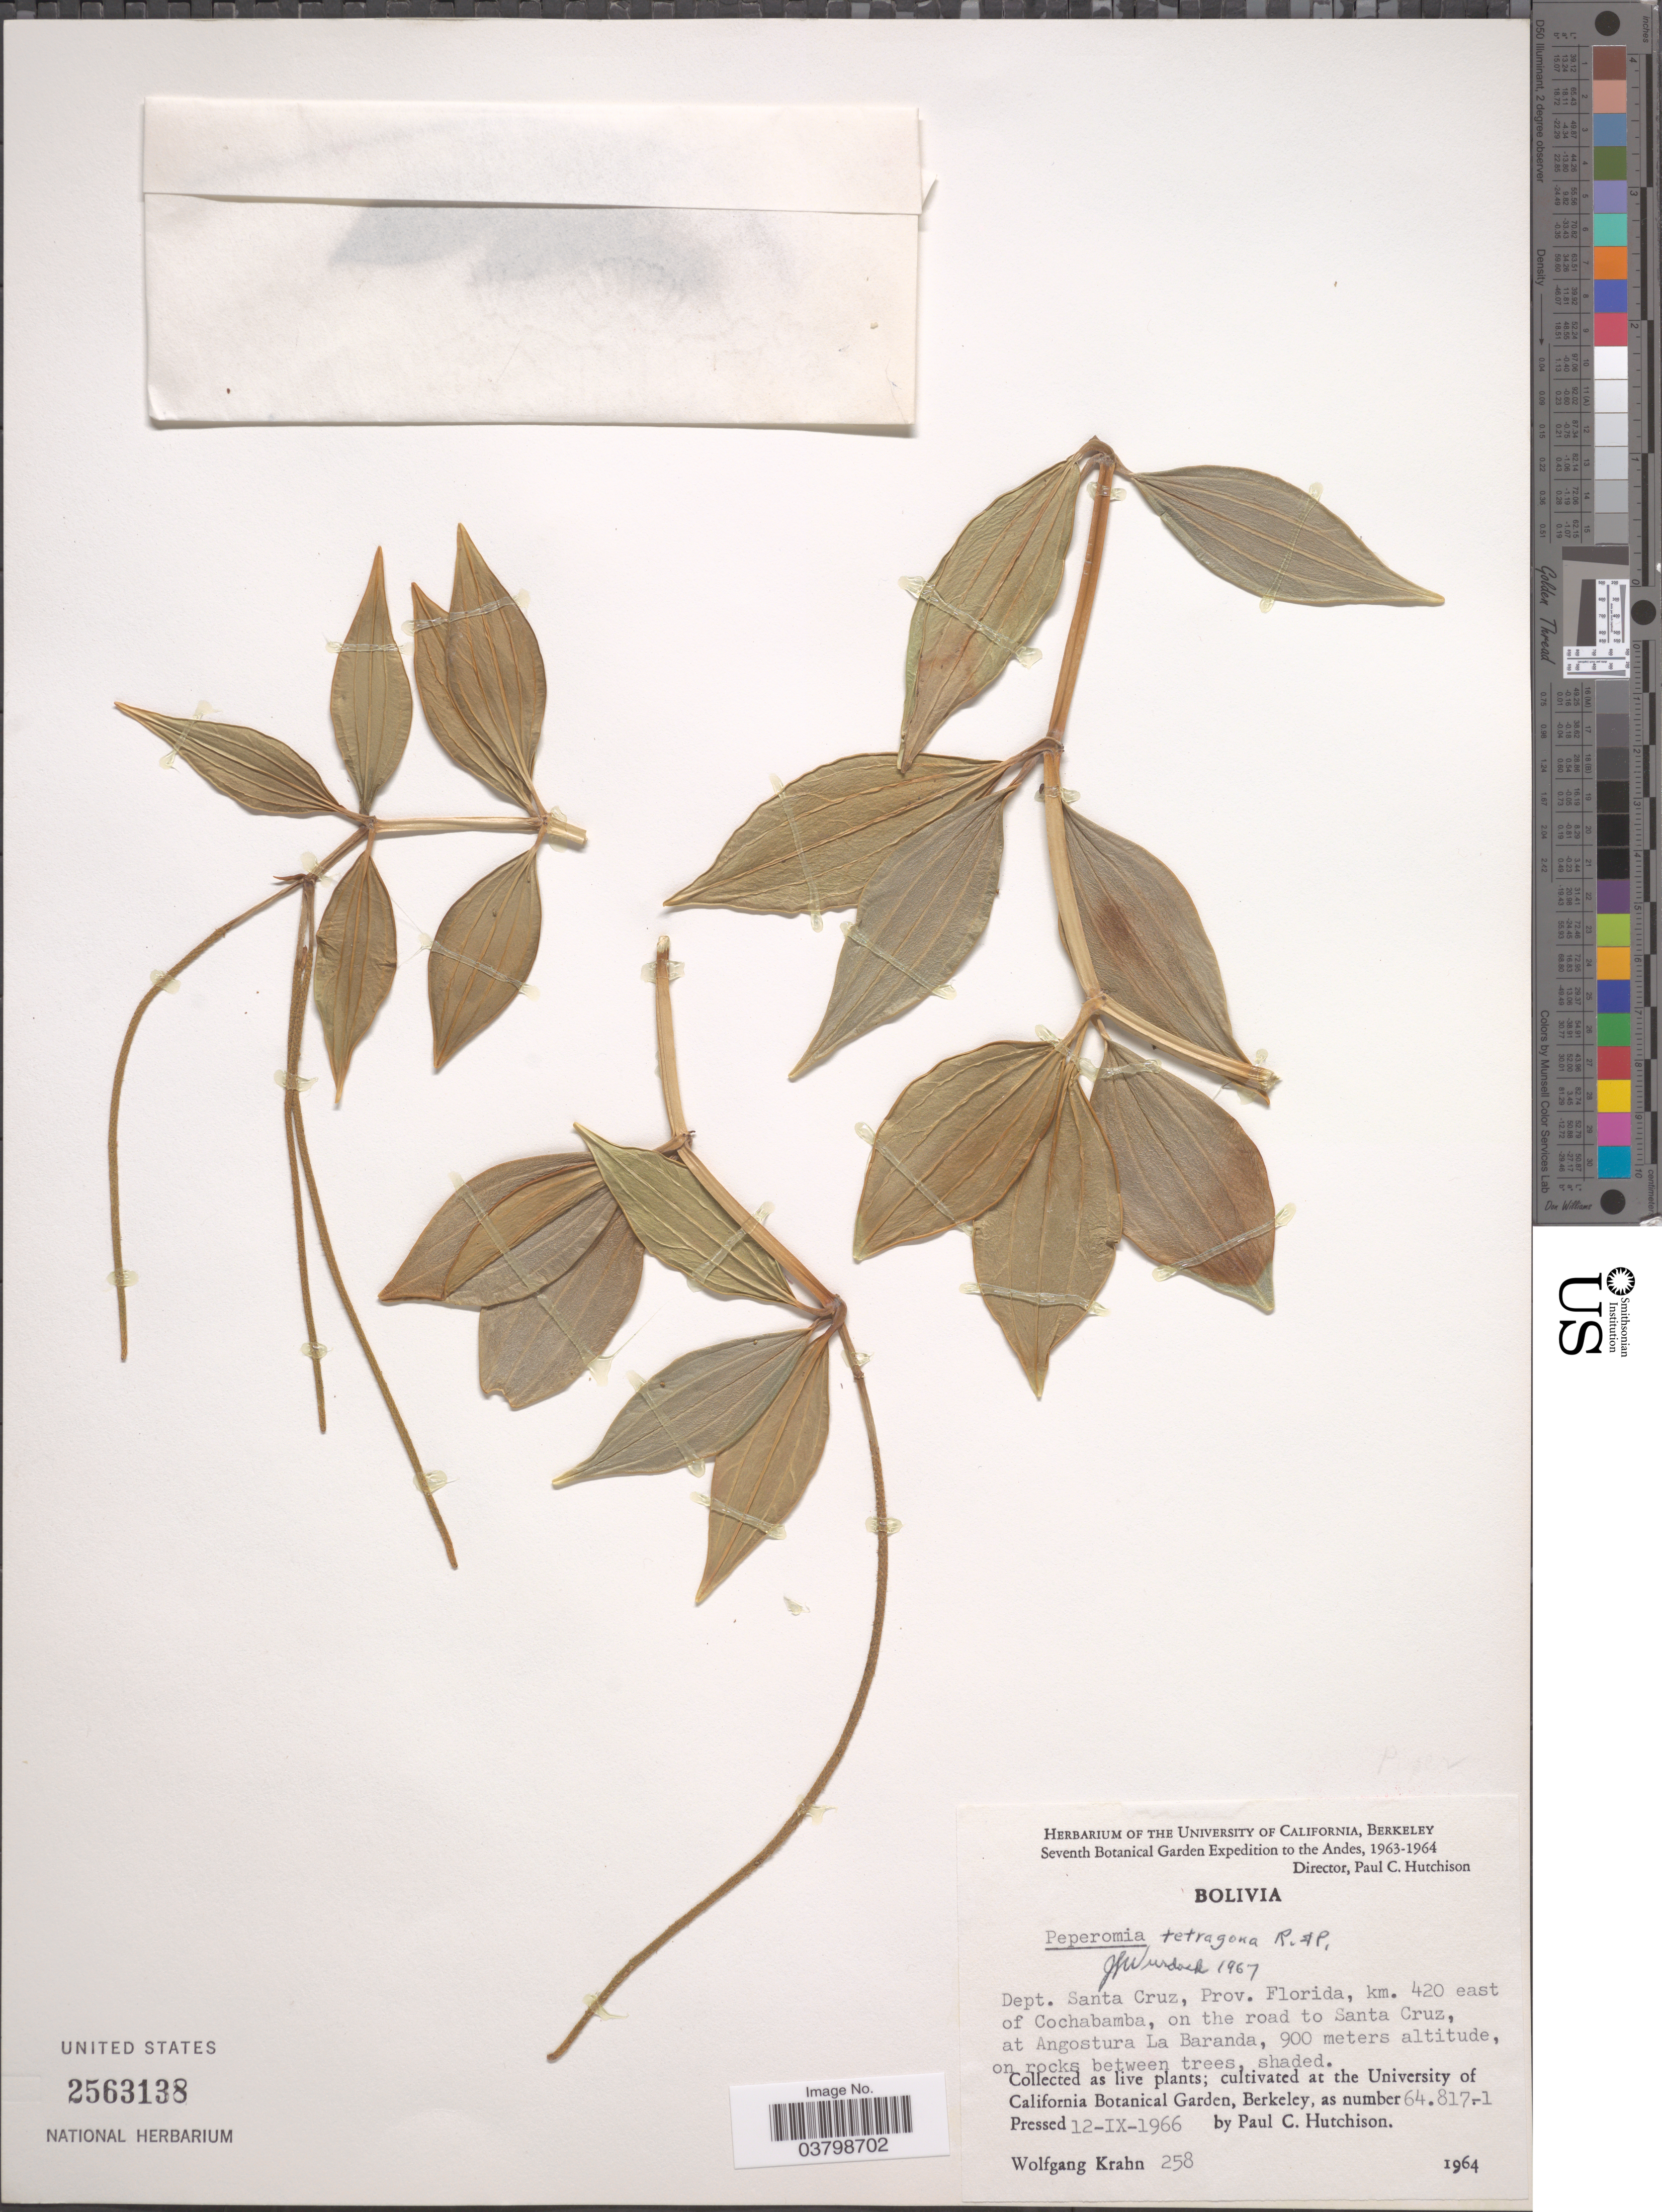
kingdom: Plantae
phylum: Tracheophyta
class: Magnoliopsida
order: Piperales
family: Piperaceae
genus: Peperomia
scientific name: Peperomia tetragona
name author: Ruiz & Pav.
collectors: P. C. Hutchison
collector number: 64817-1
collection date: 1966-09-12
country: United States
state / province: California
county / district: Alameda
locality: The University of California Botanical Garden, Berkeley.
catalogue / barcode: US 2563138